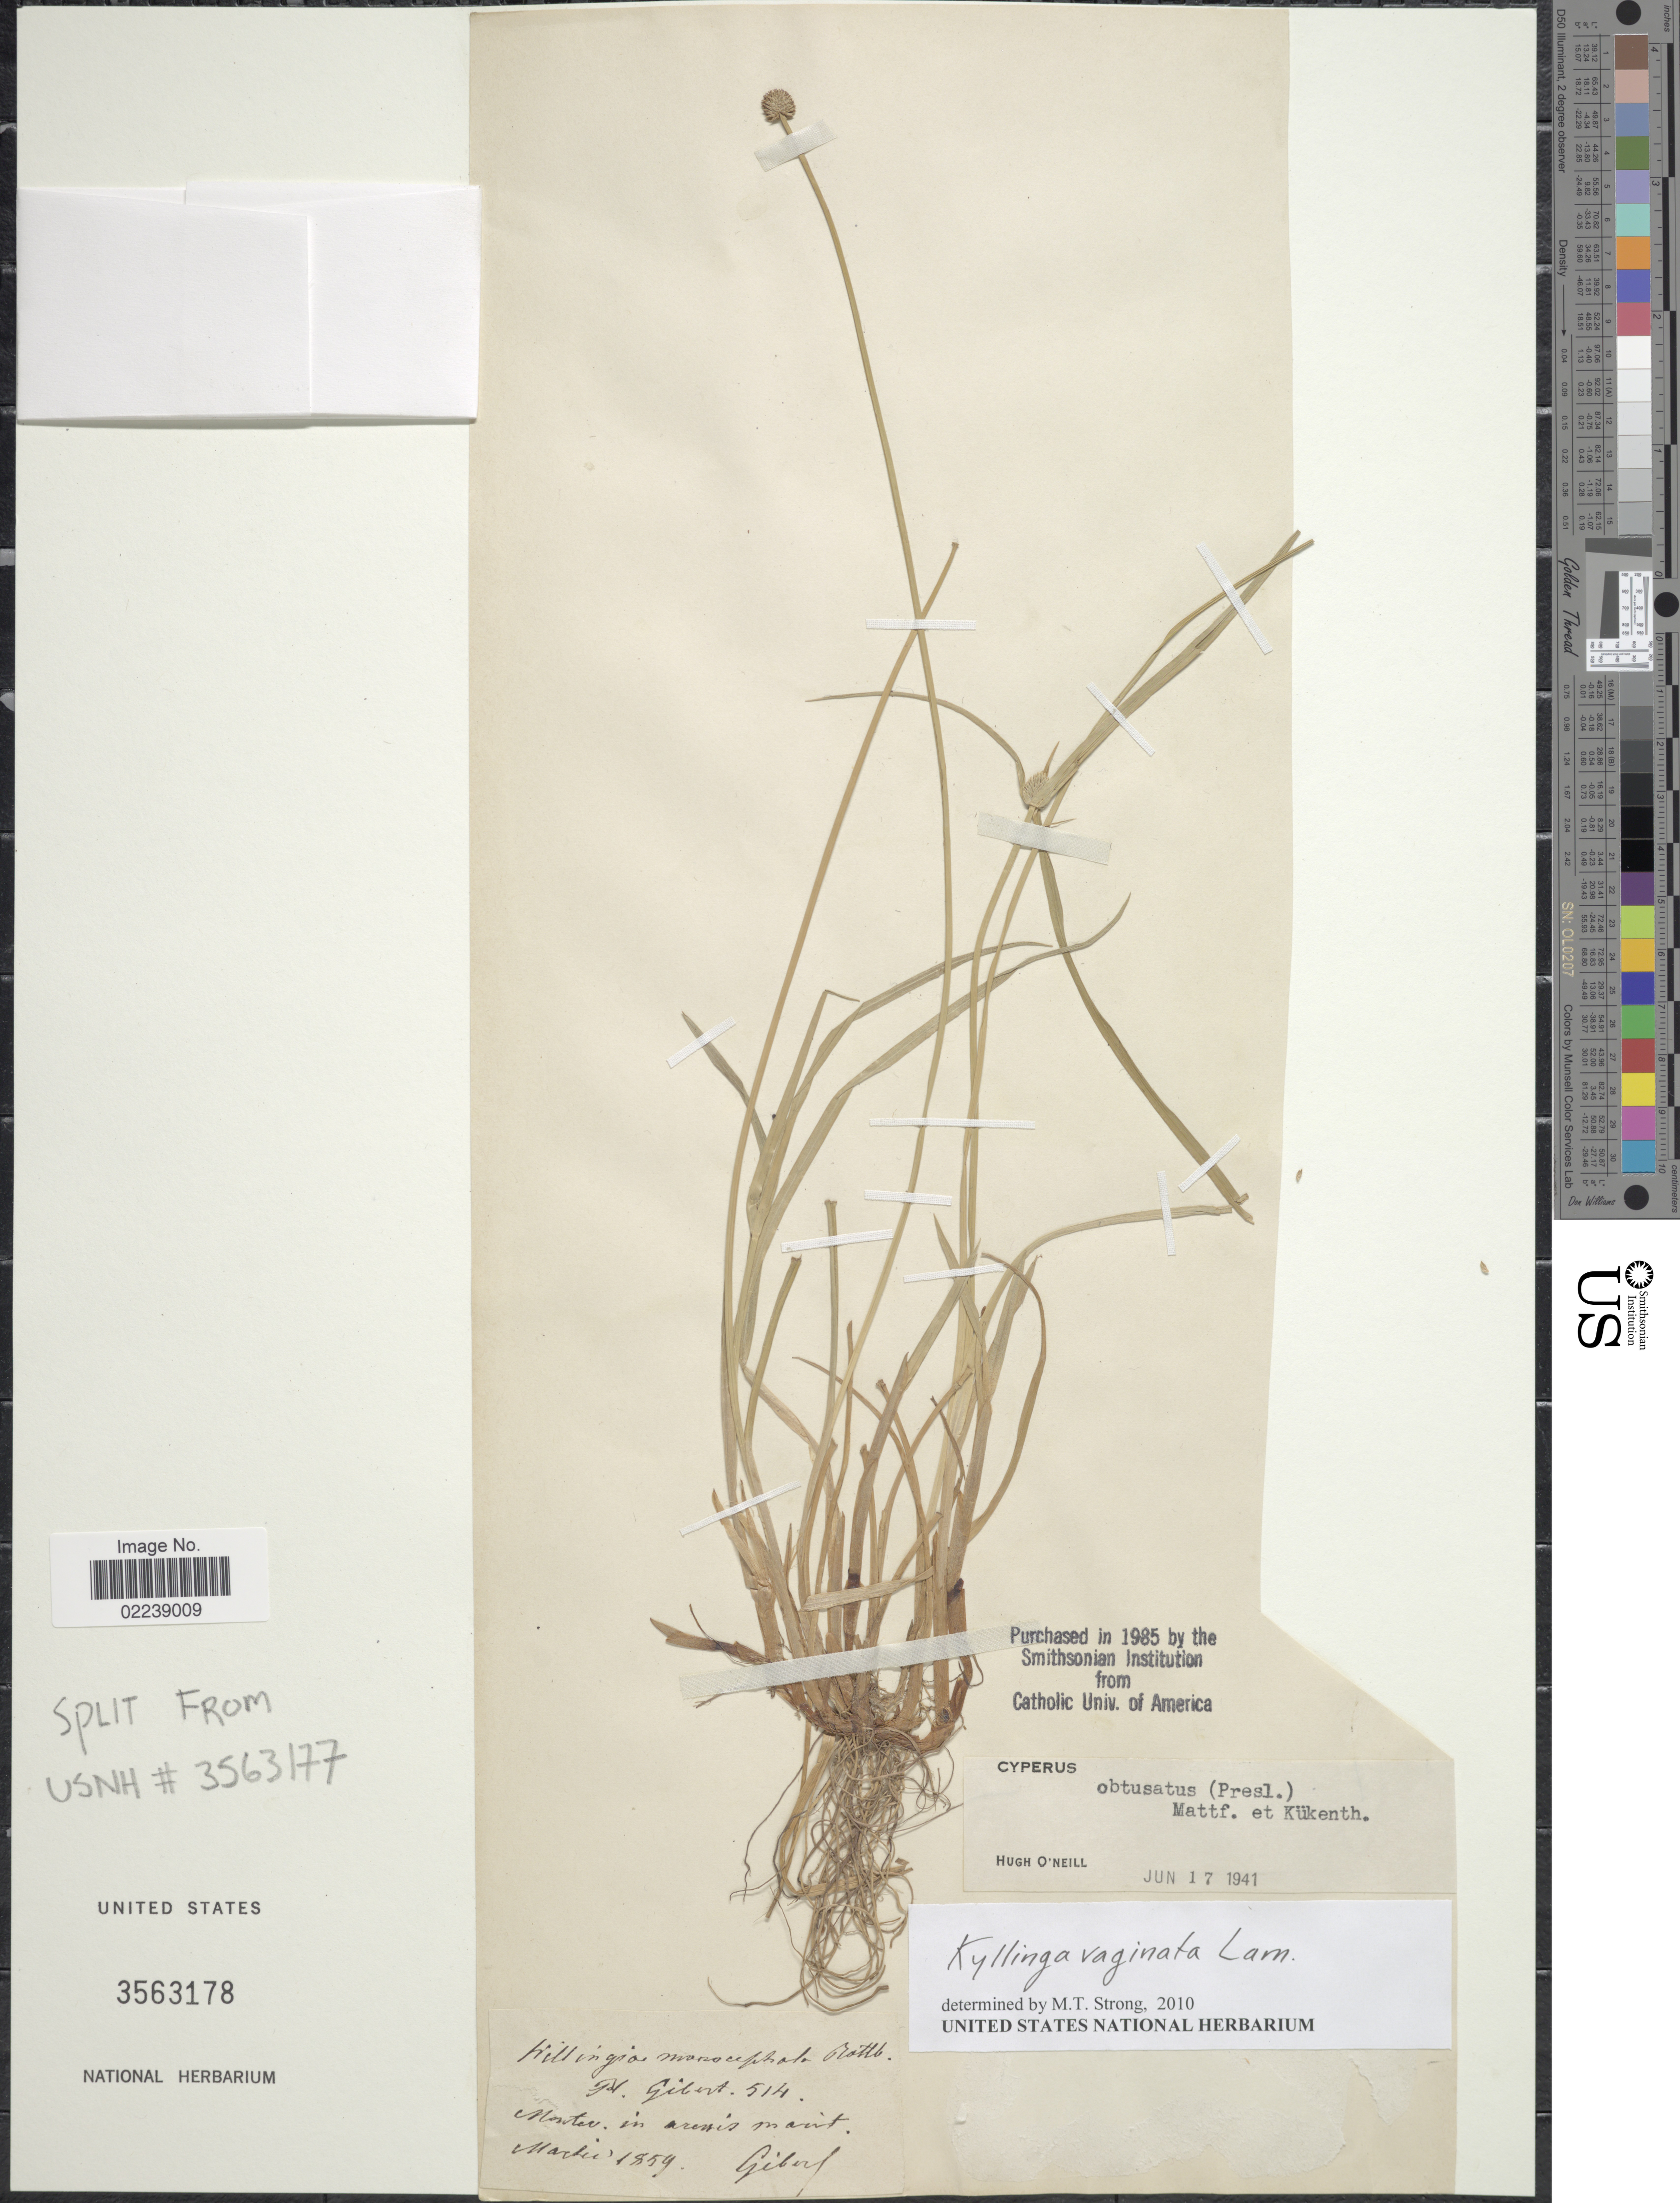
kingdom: Plantae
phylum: Tracheophyta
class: Liliopsida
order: Poales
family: Cyperaceae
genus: Cyperus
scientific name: Cyperus obtusatus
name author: (J. Presl & C. Presl) Mattf. & Kük.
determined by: Strong, M. T., (US), Smithsonian Institution - National Museum of Natural History (UNITED STATES)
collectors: Gibert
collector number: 514?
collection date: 1859-03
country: Uruguay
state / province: Montevideo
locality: Montev.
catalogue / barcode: US 3563178